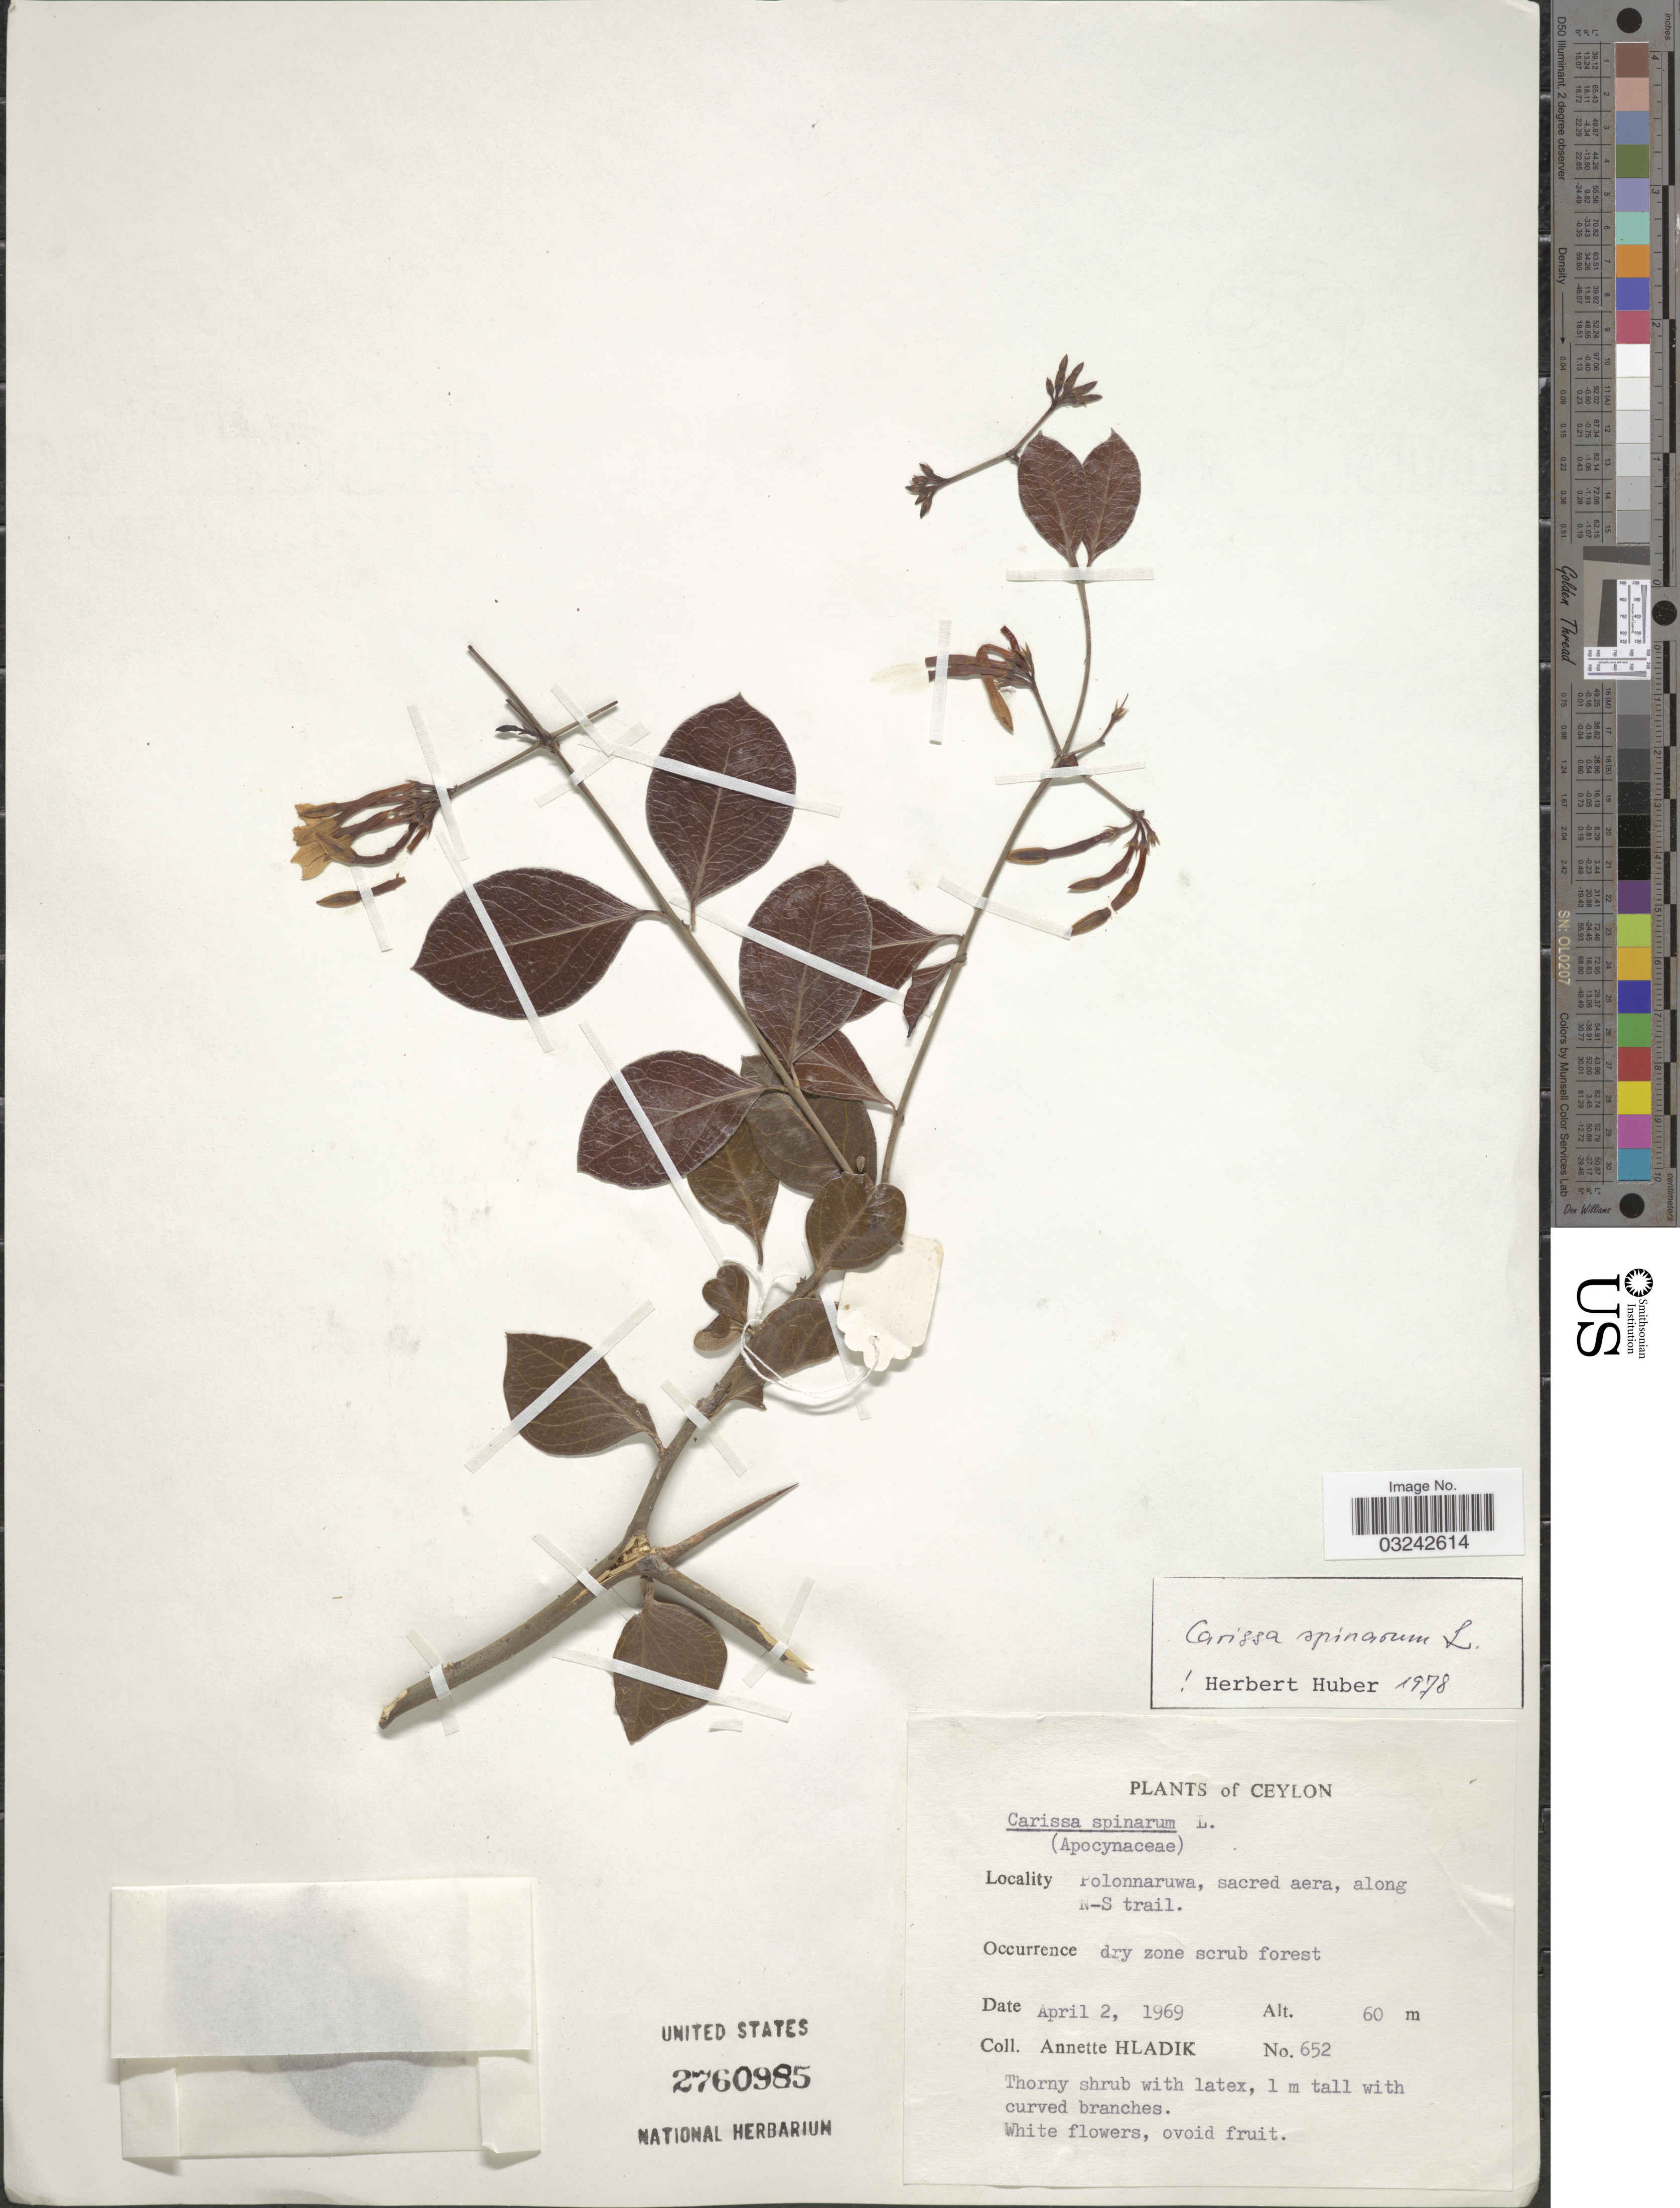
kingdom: Plantae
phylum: Tracheophyta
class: Magnoliopsida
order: Gentianales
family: Apocynaceae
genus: Carissa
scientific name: Carissa spinarum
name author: L.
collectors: A. Hladik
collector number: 652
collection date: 1969-04-02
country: Sri Lanka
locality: Ceylon. Polonnaruwa, sacred aera, along N-S trail.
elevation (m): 60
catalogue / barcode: US 2760985